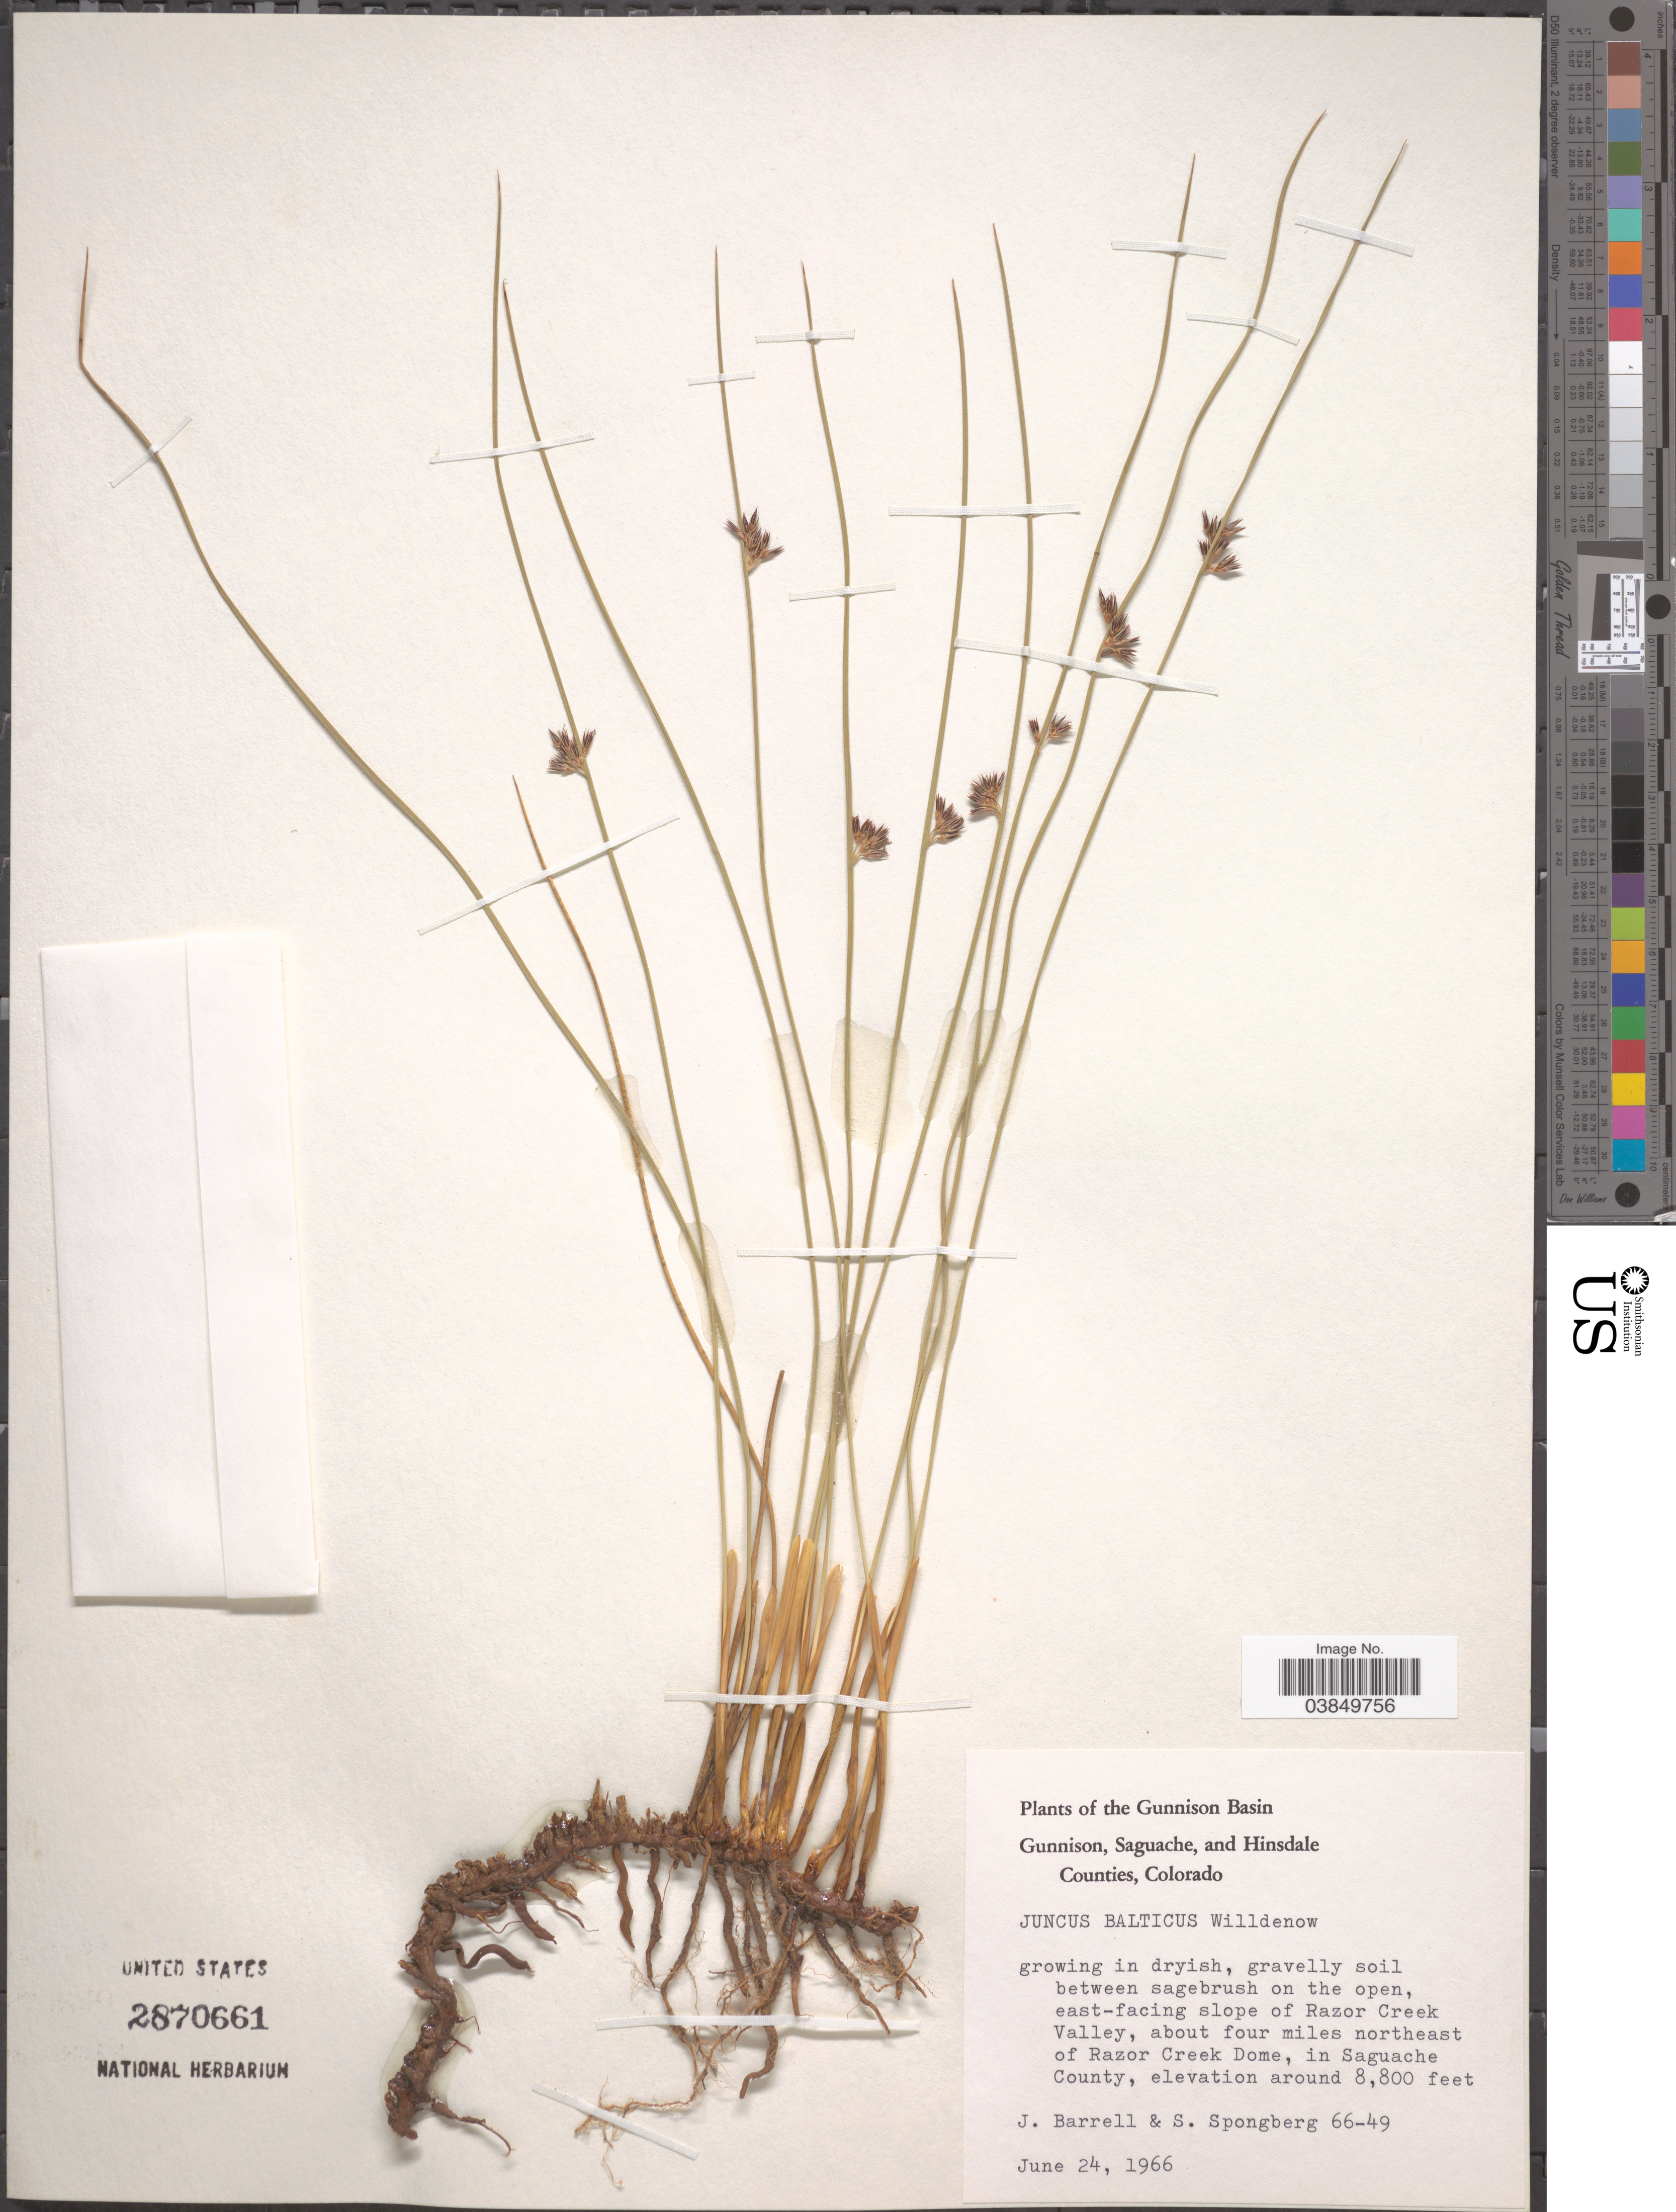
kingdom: Plantae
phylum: Tracheophyta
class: Liliopsida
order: Poales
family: Juncaceae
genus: Juncus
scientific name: Juncus balticus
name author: Willd.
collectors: J. Barrell & S. A.Spongberg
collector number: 66-49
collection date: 1966-06-24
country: United States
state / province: Colorado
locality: Gunnison Basin. East-facing slope of Razor Creek Valley, about four miles northeast of Razor Creek Dome, in Saguache County.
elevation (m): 2682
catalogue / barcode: US 2870661